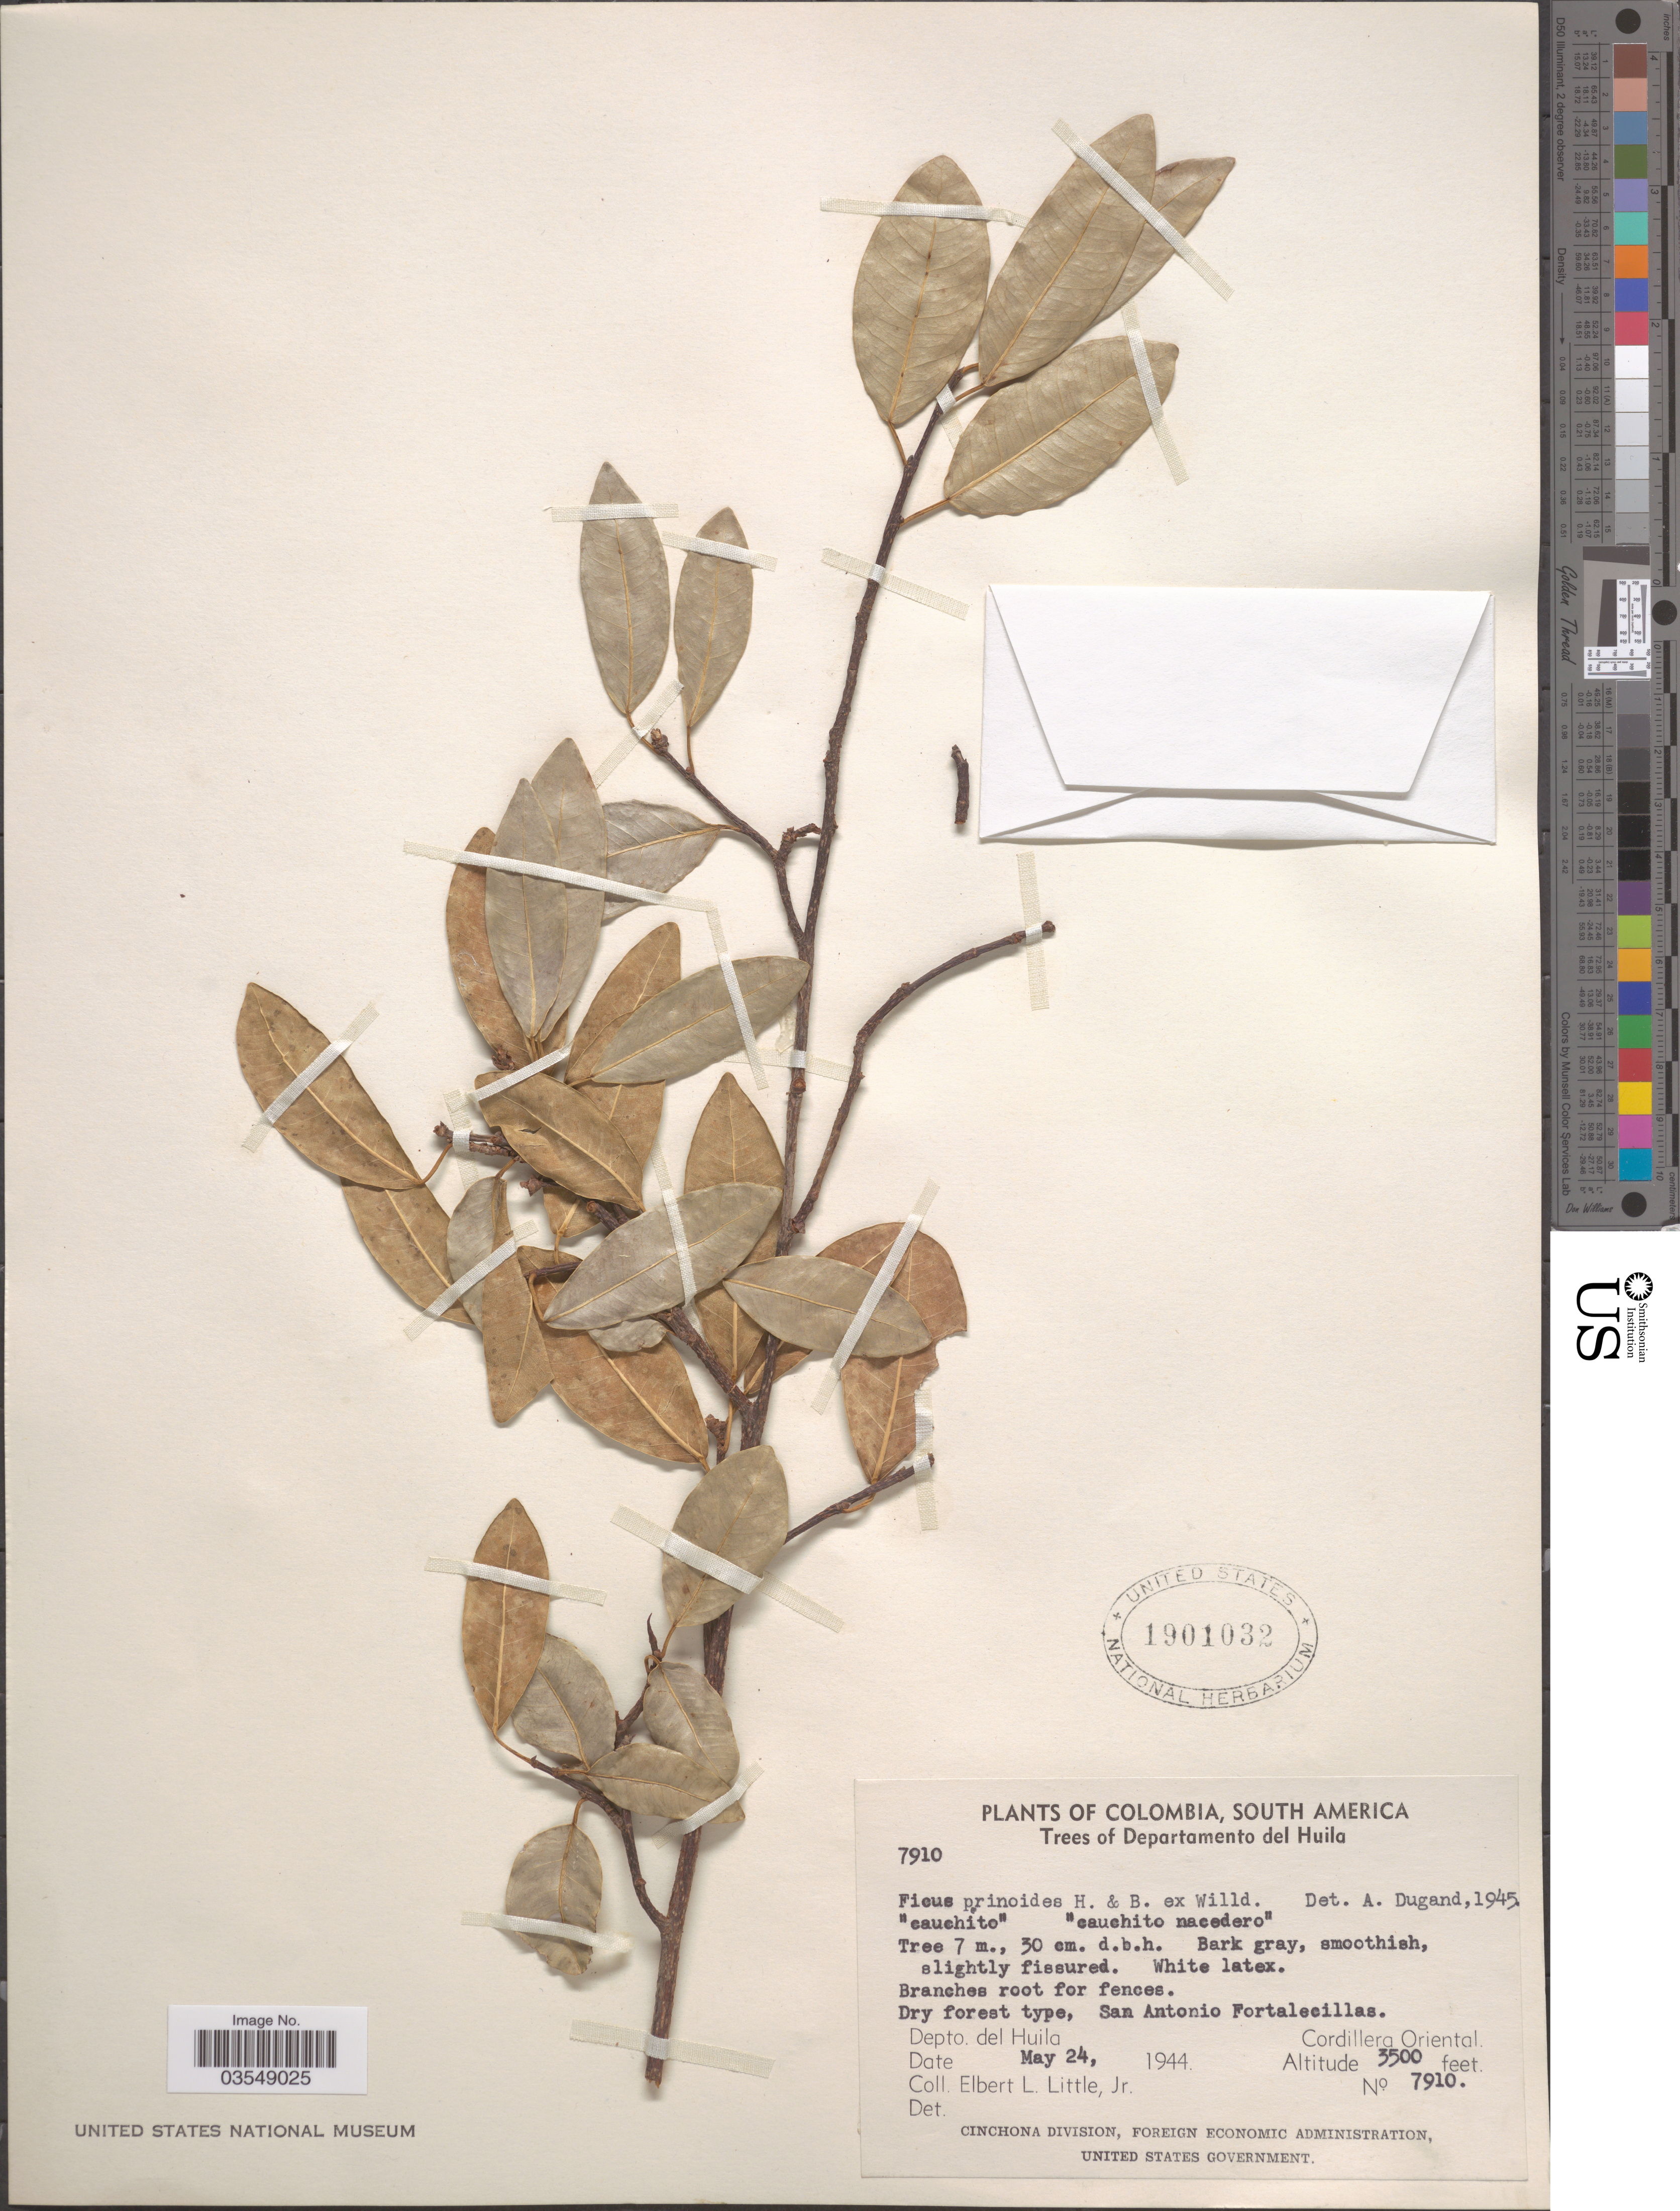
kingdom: Plantae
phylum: Tracheophyta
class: Magnoliopsida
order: Rosales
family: Moraceae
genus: Ficus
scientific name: Ficus pallida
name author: Vahl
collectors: E. L. Little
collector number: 7910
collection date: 1944-05-24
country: Colombia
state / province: Huila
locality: Departamento del Huila. San Antonio Fortalecillas. Cordillera Oriental.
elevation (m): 1067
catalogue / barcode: US 1901032